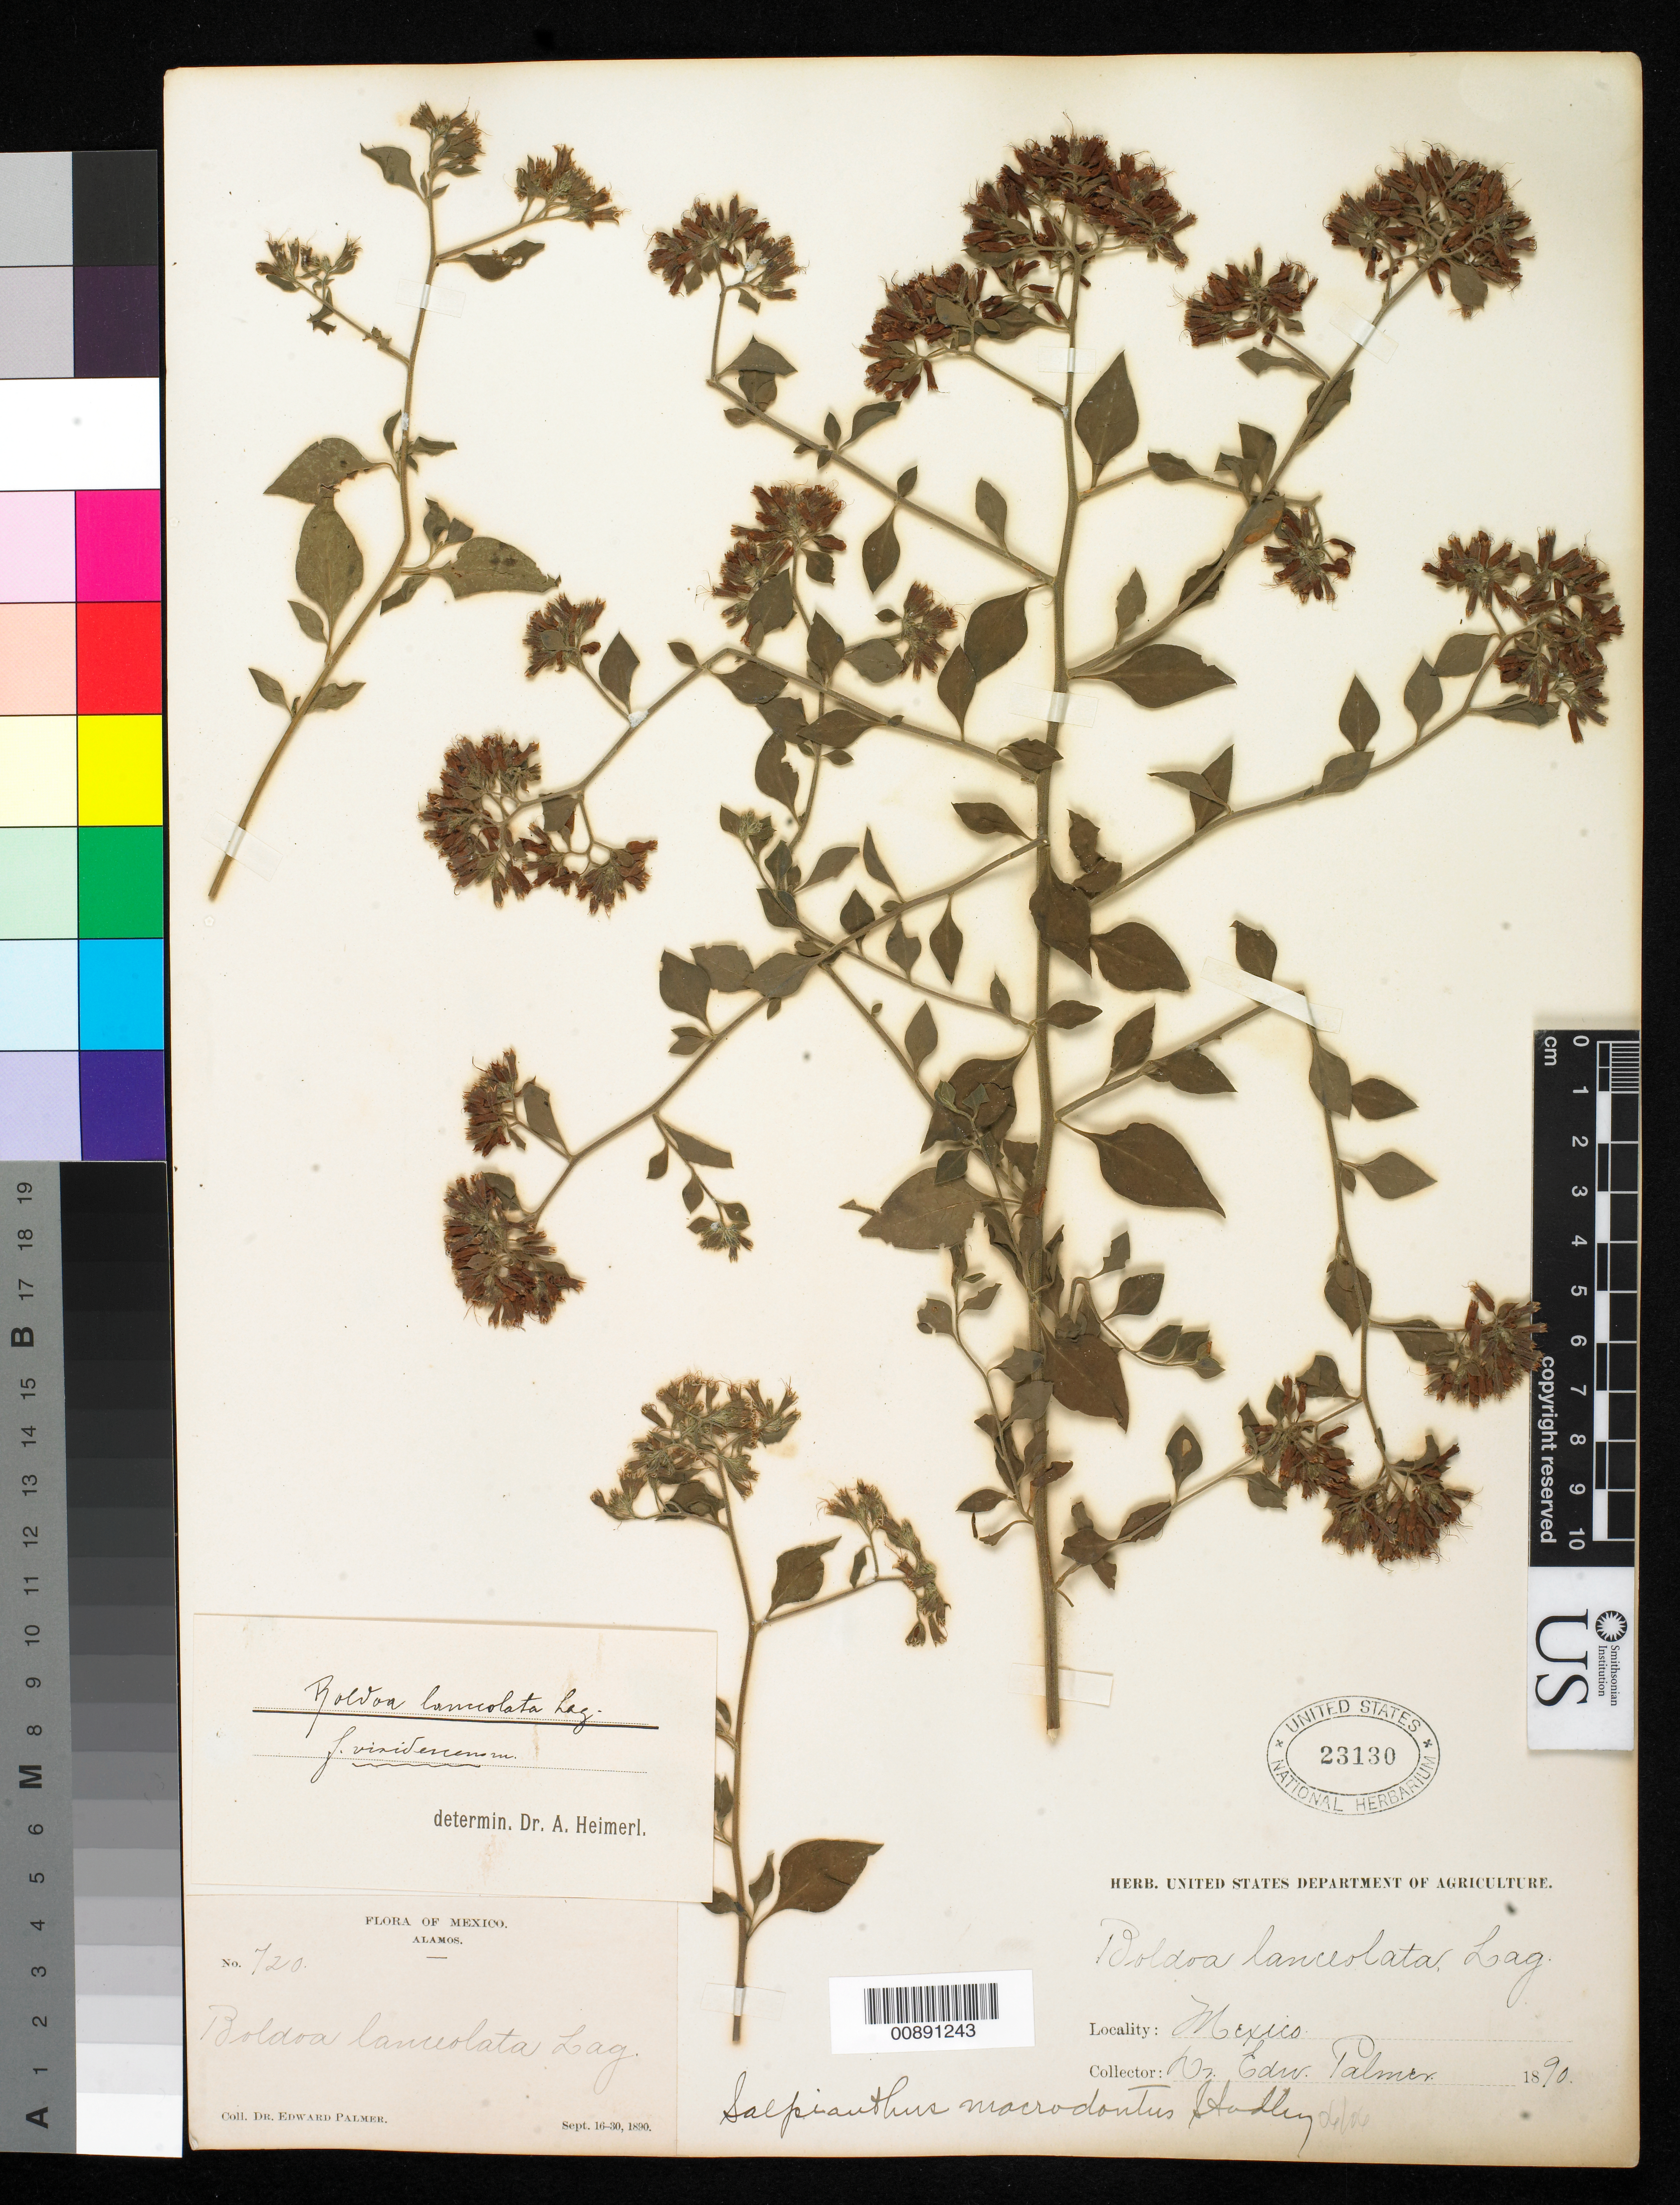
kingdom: Plantae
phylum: Tracheophyta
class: Magnoliopsida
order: Caryophyllales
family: Nyctaginaceae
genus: Salpianthus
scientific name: Salpianthus macrodontus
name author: Standl.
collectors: E. Palmer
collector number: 720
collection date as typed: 16 Sep 1890 to 30 Sep 1890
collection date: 1890-09-16/1890-09-30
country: Mexico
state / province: Sonora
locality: Alamos, Sonora.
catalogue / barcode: US 23130